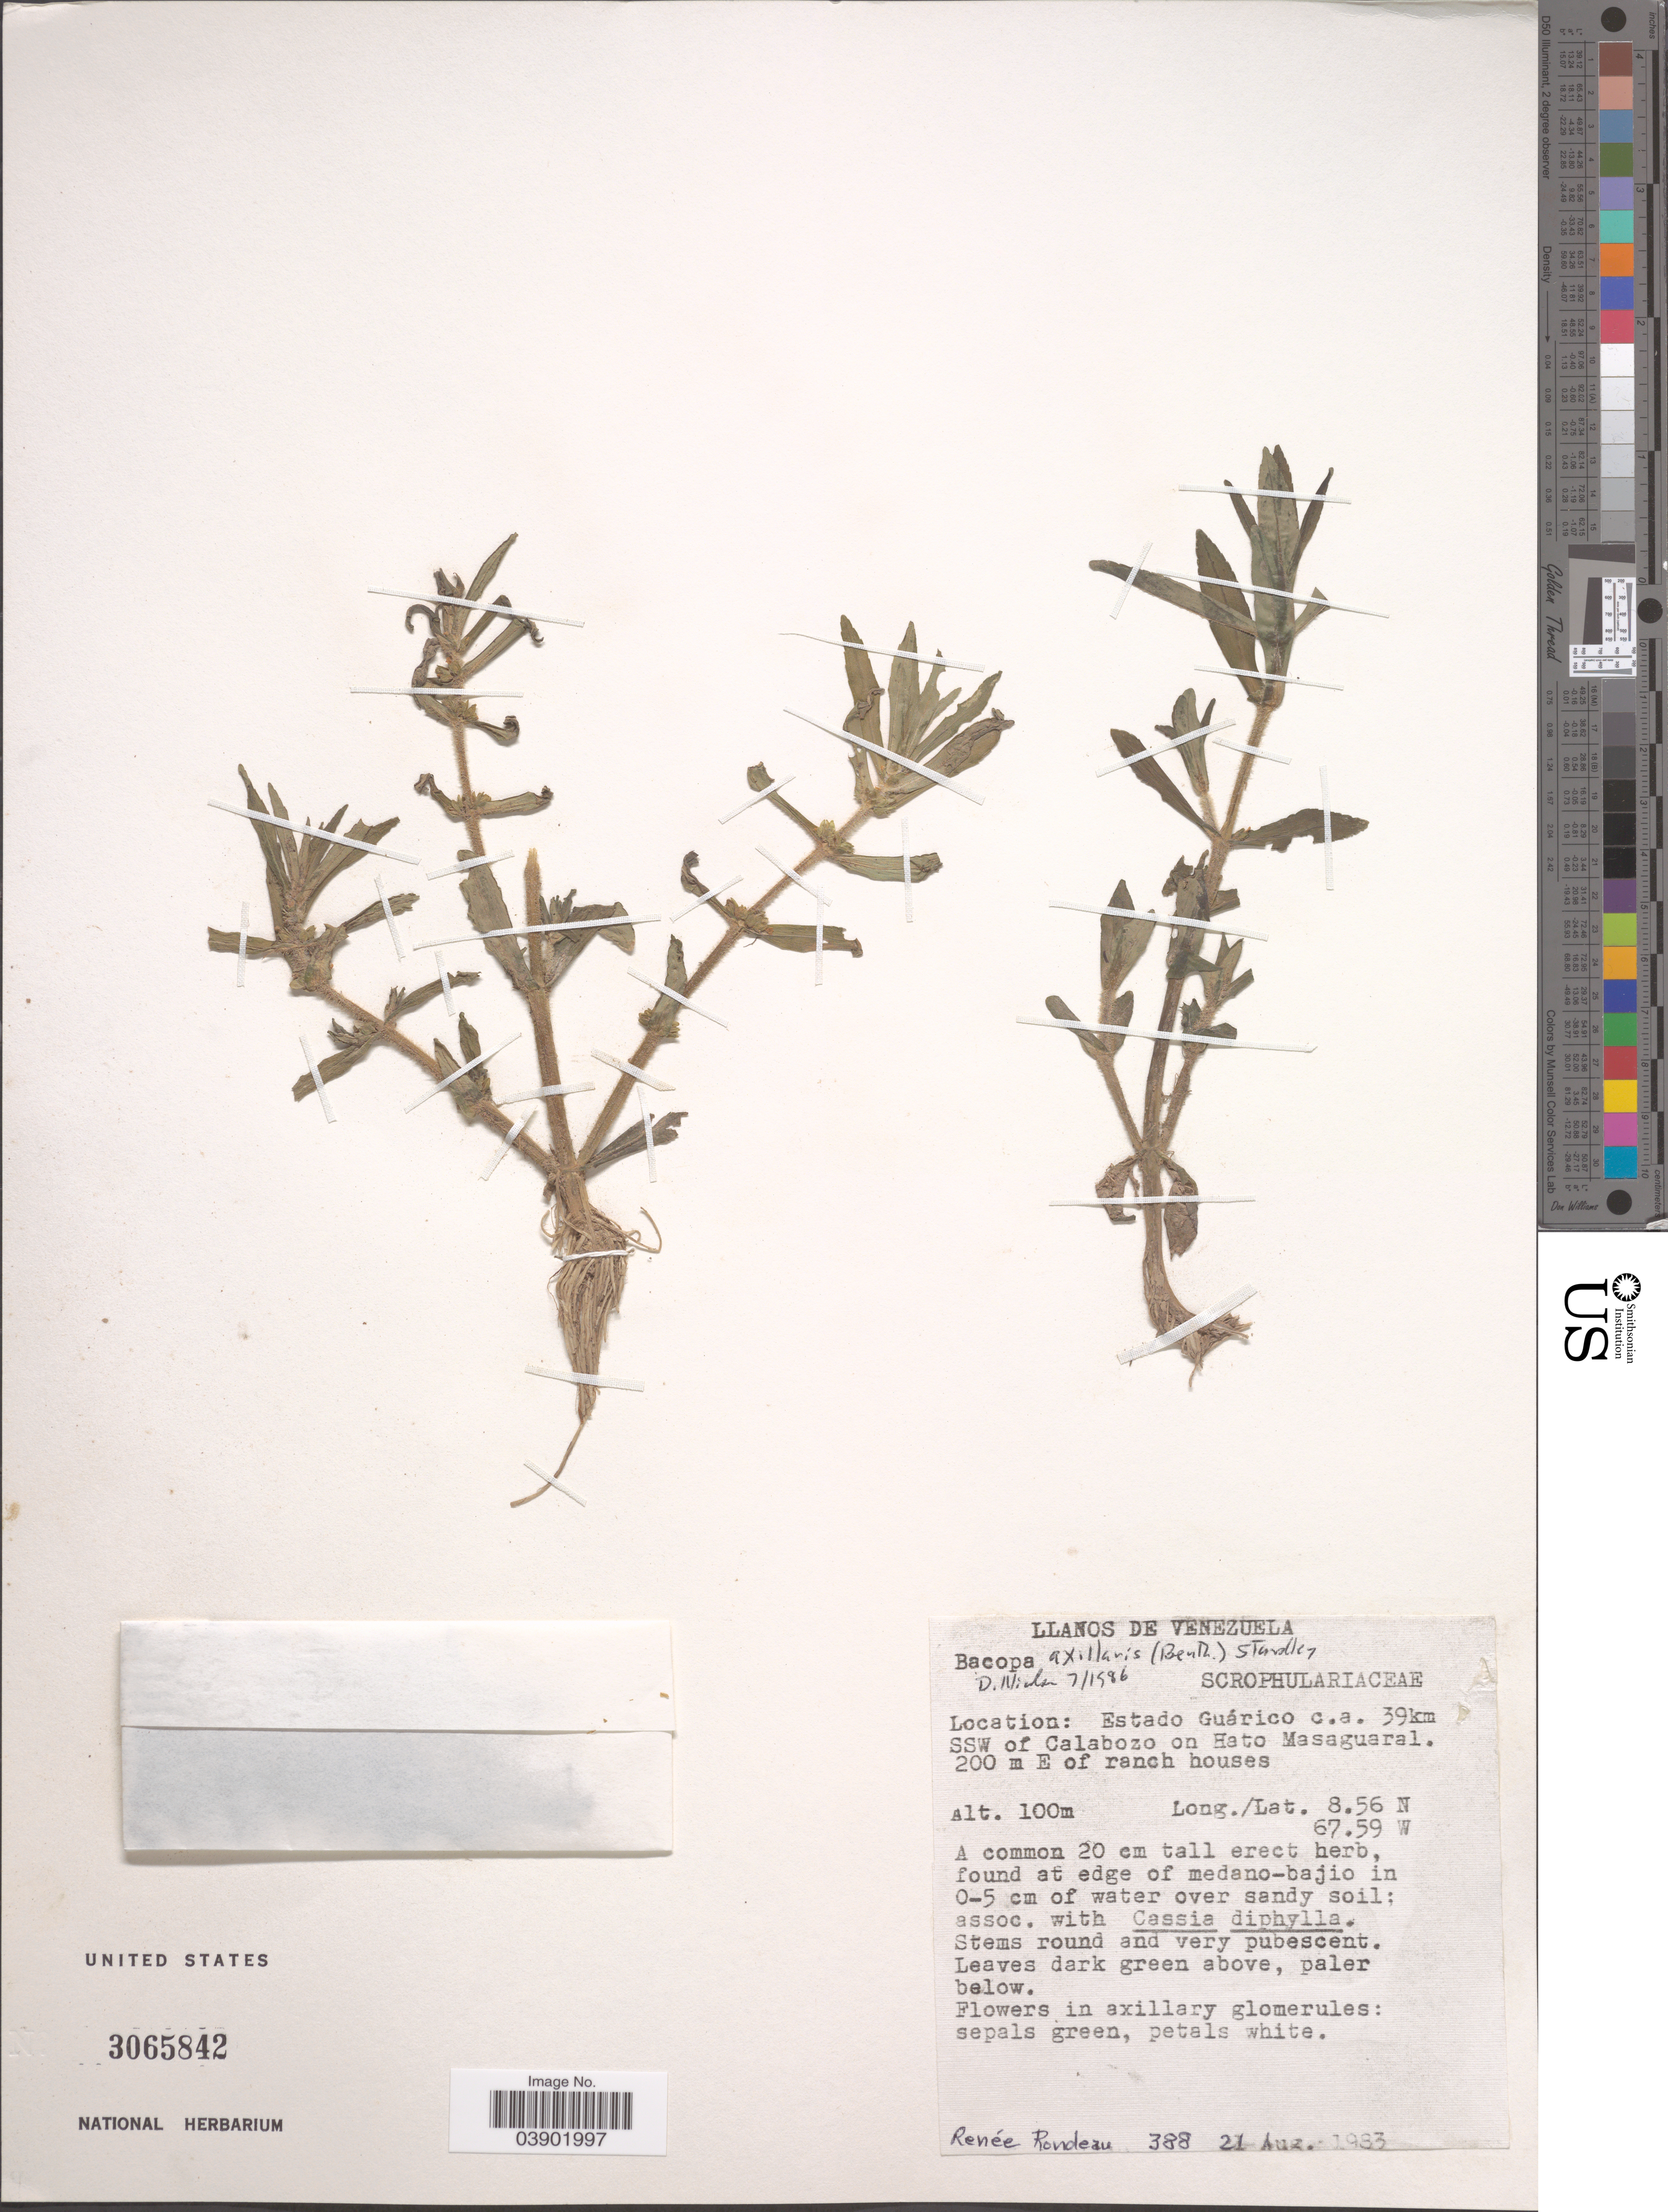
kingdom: Plantae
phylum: Tracheophyta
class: Magnoliopsida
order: Lamiales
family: Plantaginaceae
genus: Bacopa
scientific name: Bacopa axillaris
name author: (Benth.) Standl.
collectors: R. Rondeau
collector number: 388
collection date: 1983-08-21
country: Venezuela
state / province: Guarico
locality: C.a. 39km SSW of Calabozo on Hato Masaguaral.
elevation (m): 100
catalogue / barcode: US 3065842